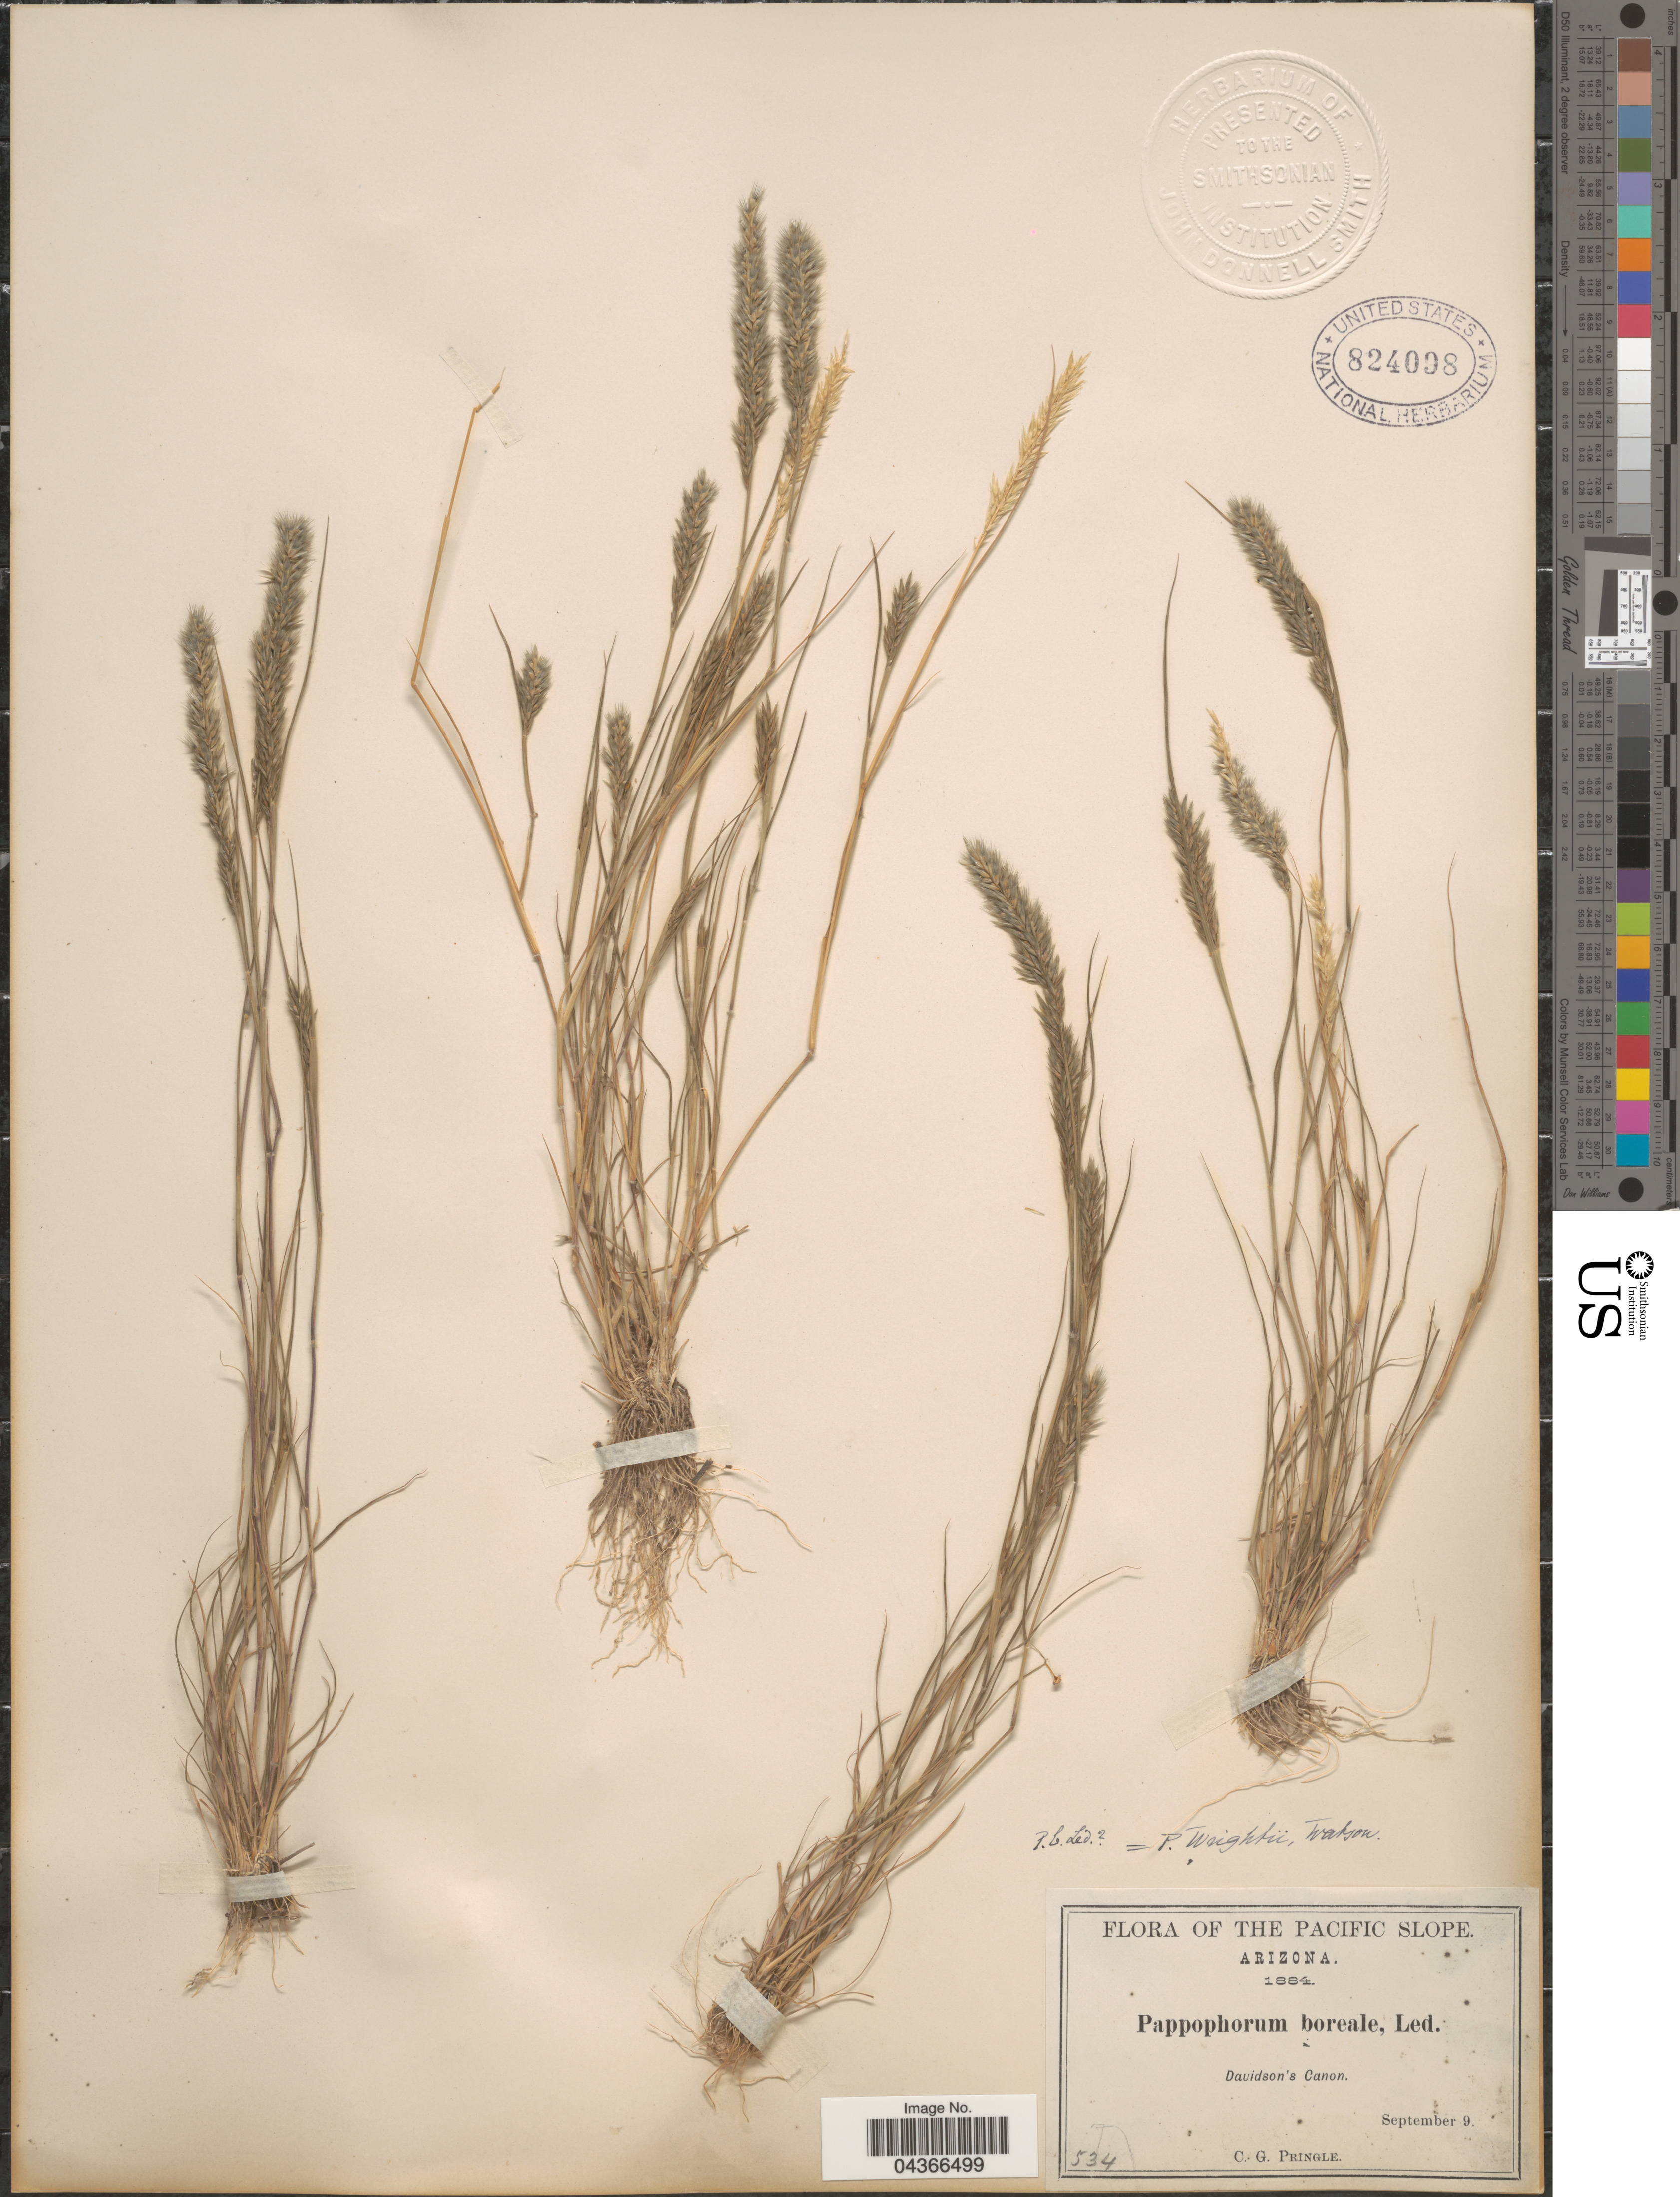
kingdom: Plantae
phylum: Tracheophyta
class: Liliopsida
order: Poales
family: Poaceae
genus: Enneapogon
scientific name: Enneapogon desvauxii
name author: P. Beauv.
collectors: C. G. Pringle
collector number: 534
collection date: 1884-09-09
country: United States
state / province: Arizona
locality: Pacific Slope. Davidson's Canon.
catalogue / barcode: US 824098